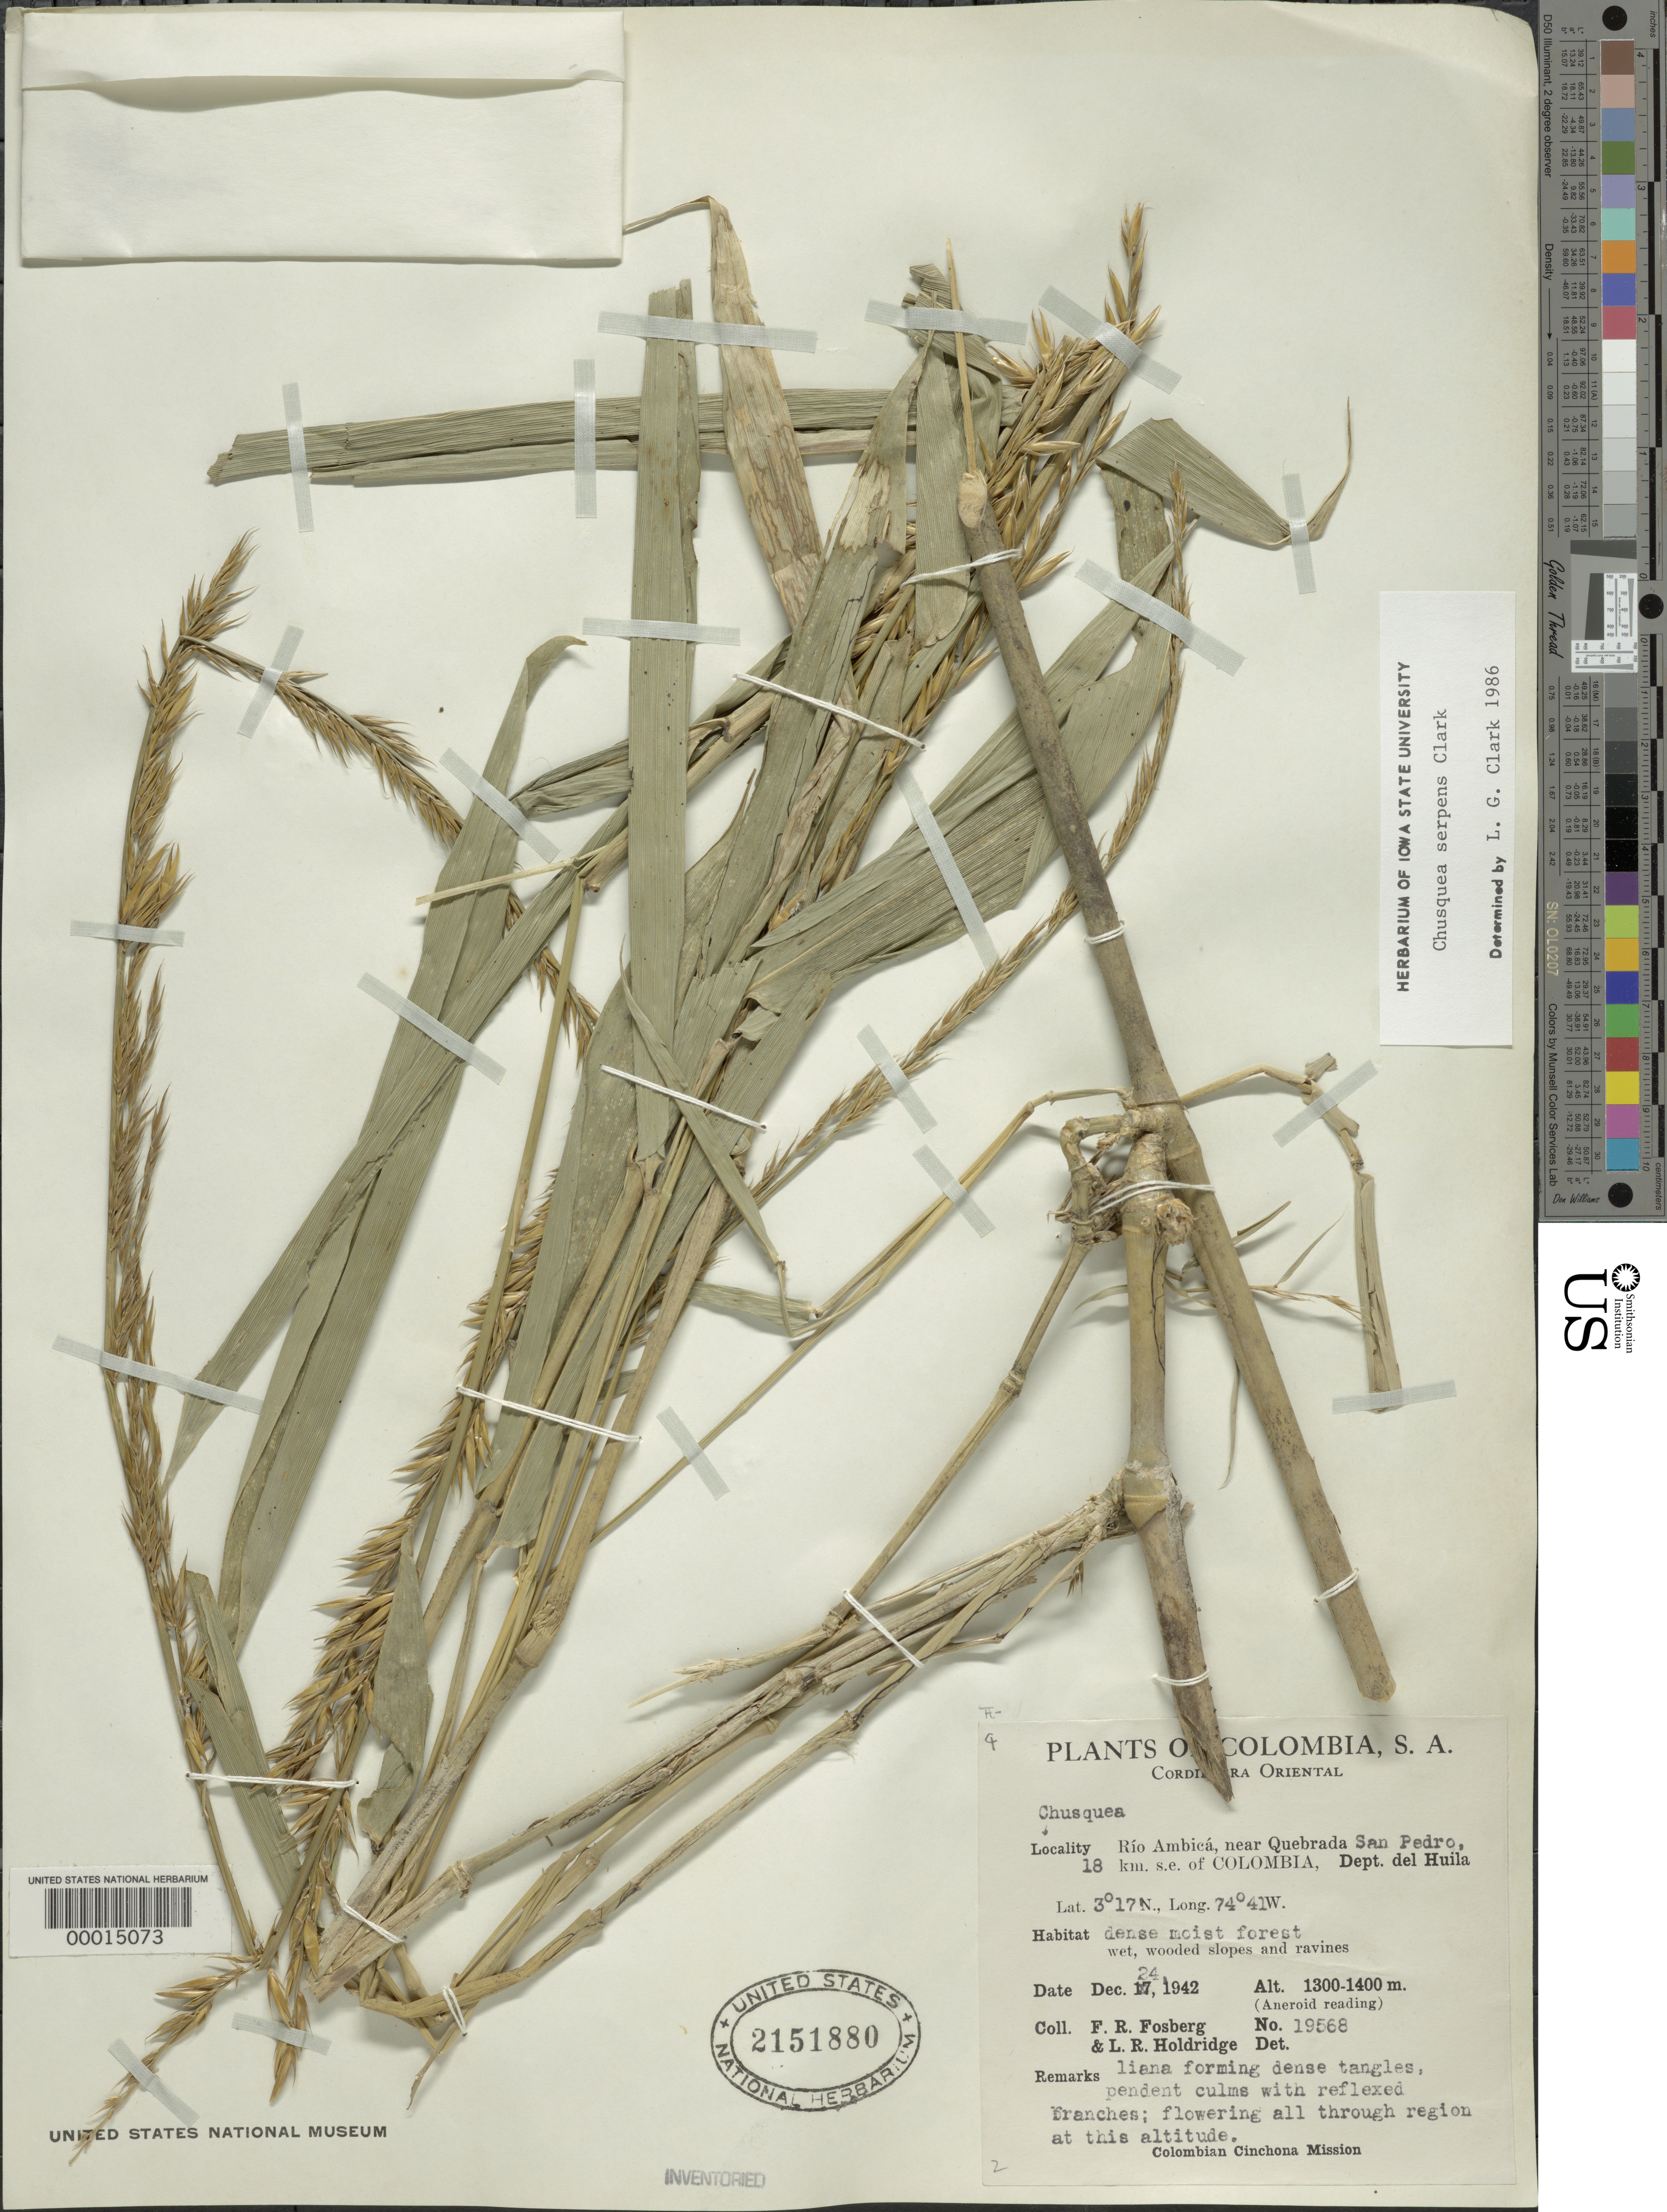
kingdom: Plantae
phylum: Tracheophyta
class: Liliopsida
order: Poales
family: Poaceae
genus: Chusquea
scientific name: Chusquea serpens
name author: L.G. Clark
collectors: F. R. Fosberg & L. Holdridge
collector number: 19568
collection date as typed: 24 Dec 1942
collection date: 1942-12-24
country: Colombia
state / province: Huila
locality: Quebrada San Pedro, Rio Ambica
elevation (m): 1300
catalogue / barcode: US 2151880